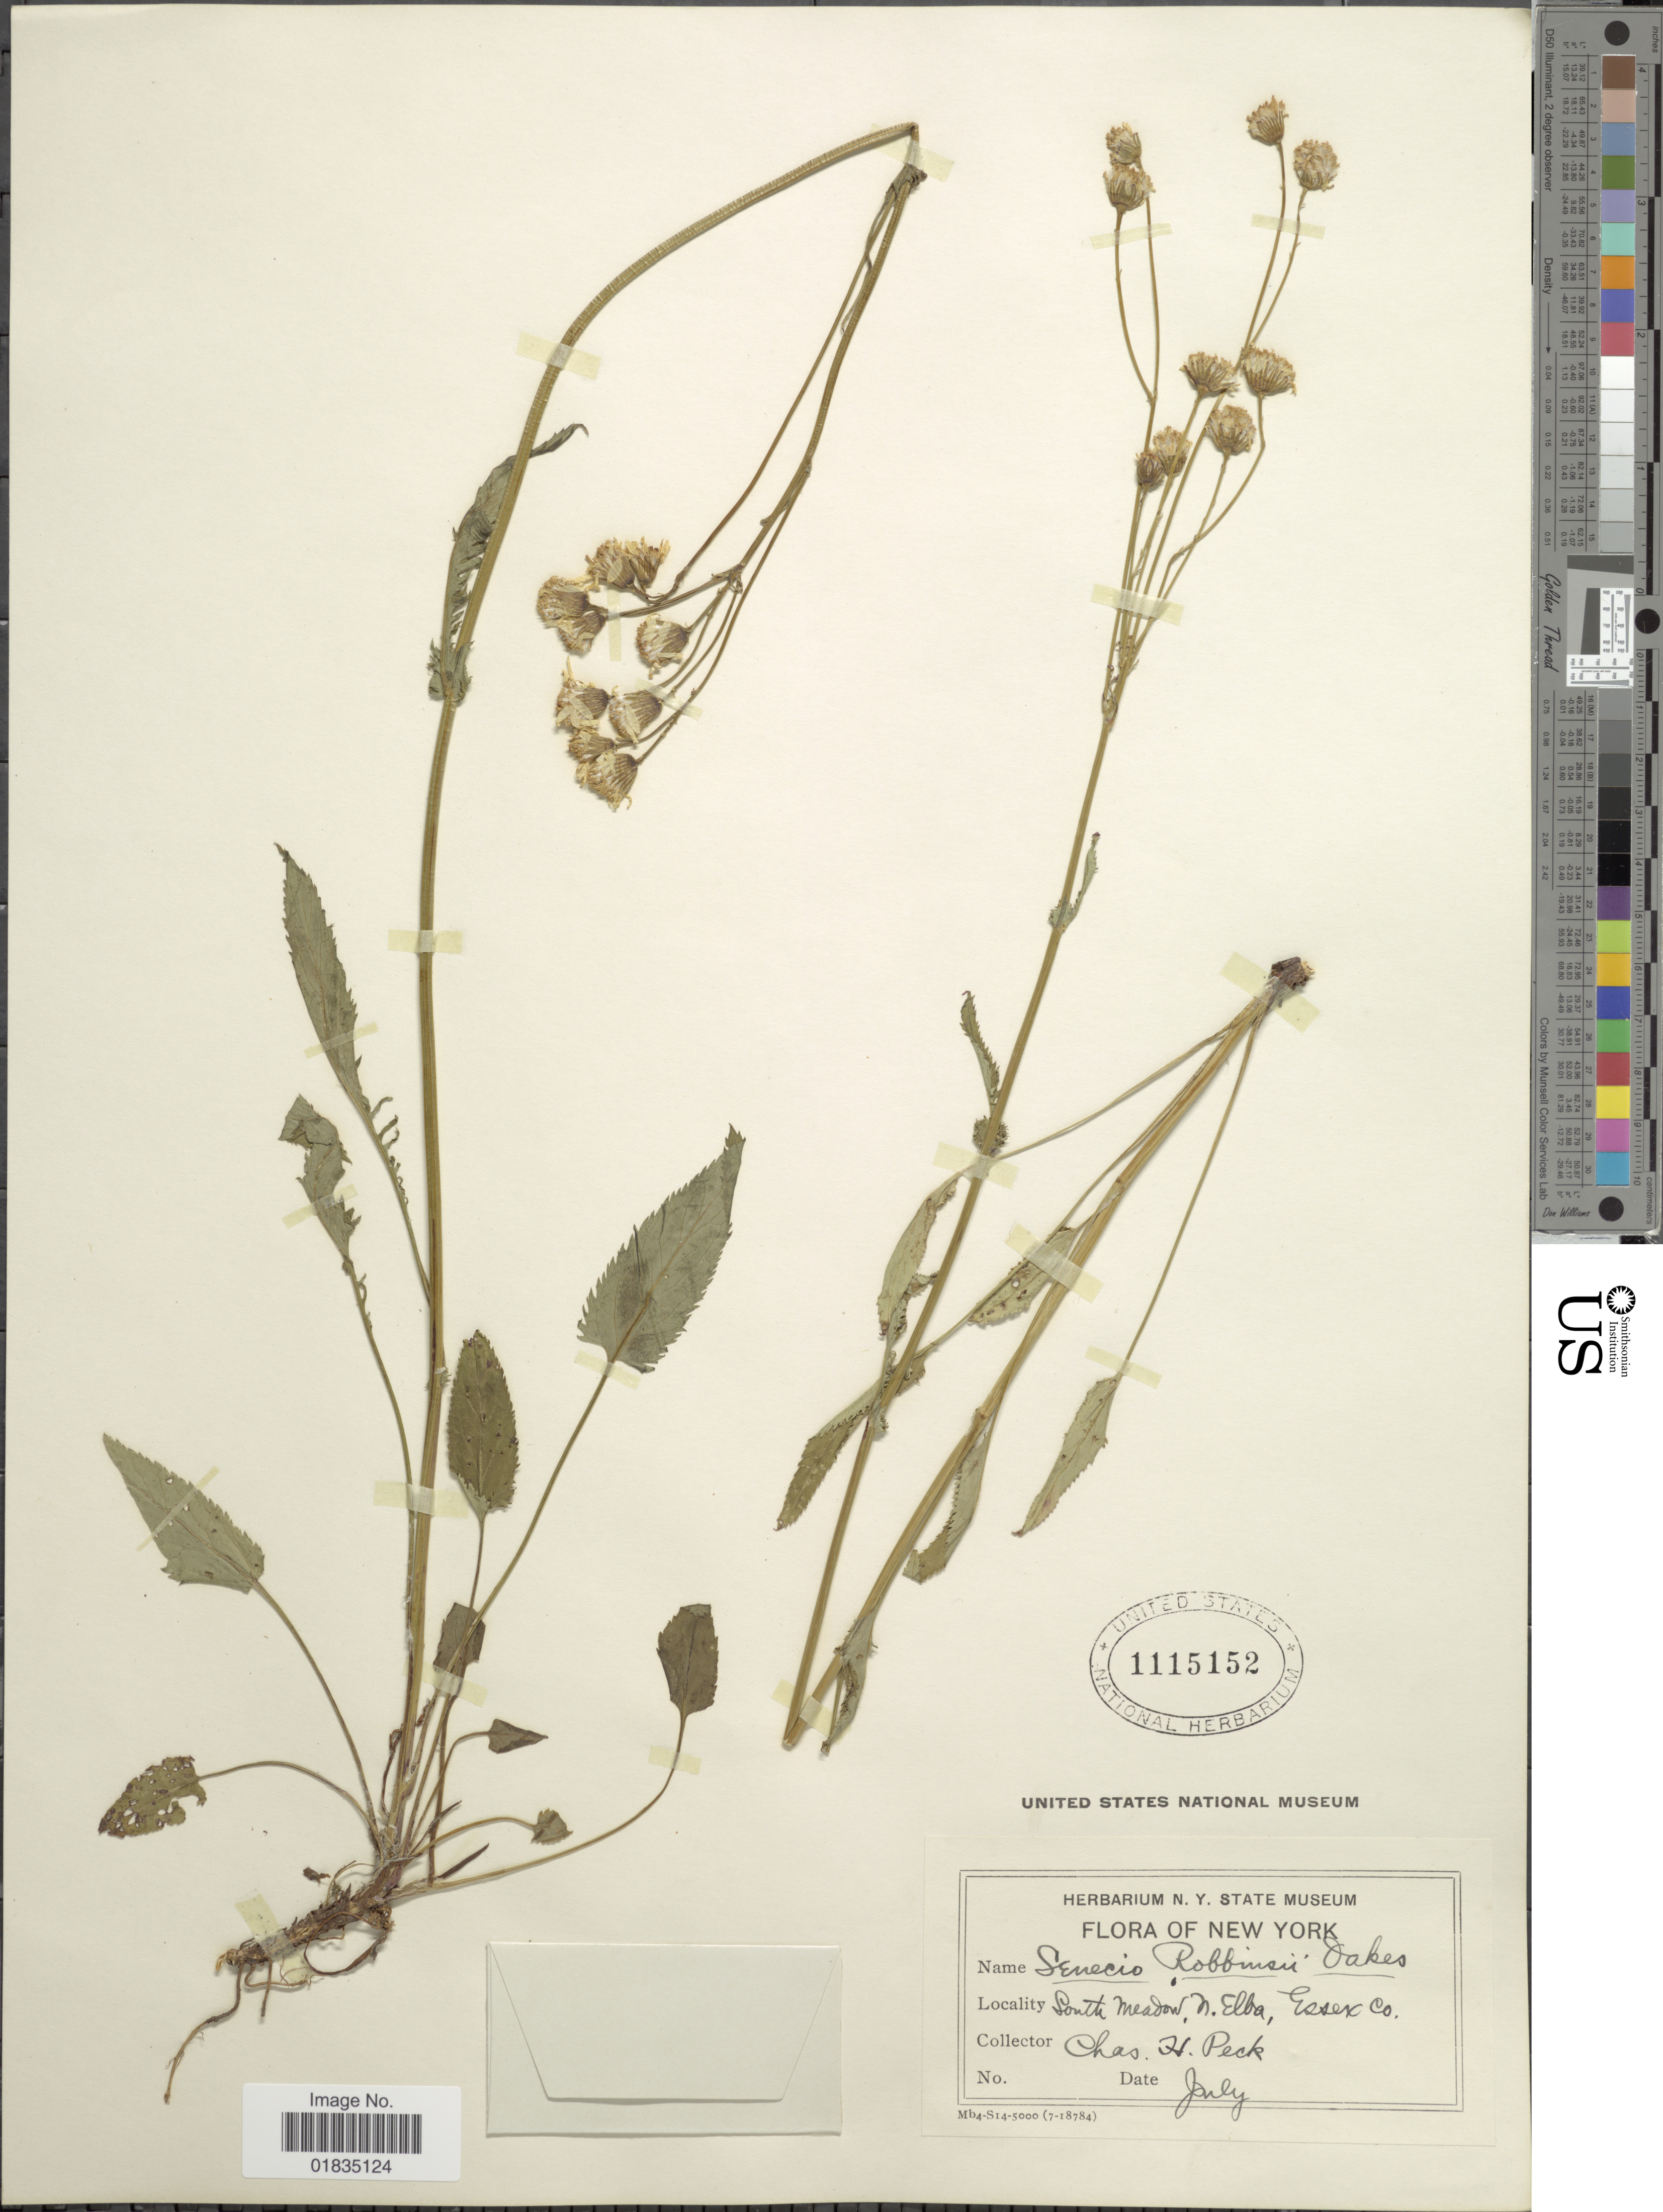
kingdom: Plantae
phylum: Tracheophyta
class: Magnoliopsida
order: Asterales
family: Asteraceae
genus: Packera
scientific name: Packera schweinitziana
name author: (Nutt.) W.A. Weber & Á. Löve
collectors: C. H. Peck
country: United States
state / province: New York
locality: South meadow N. Elba, essex Co.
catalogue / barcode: US 1115152